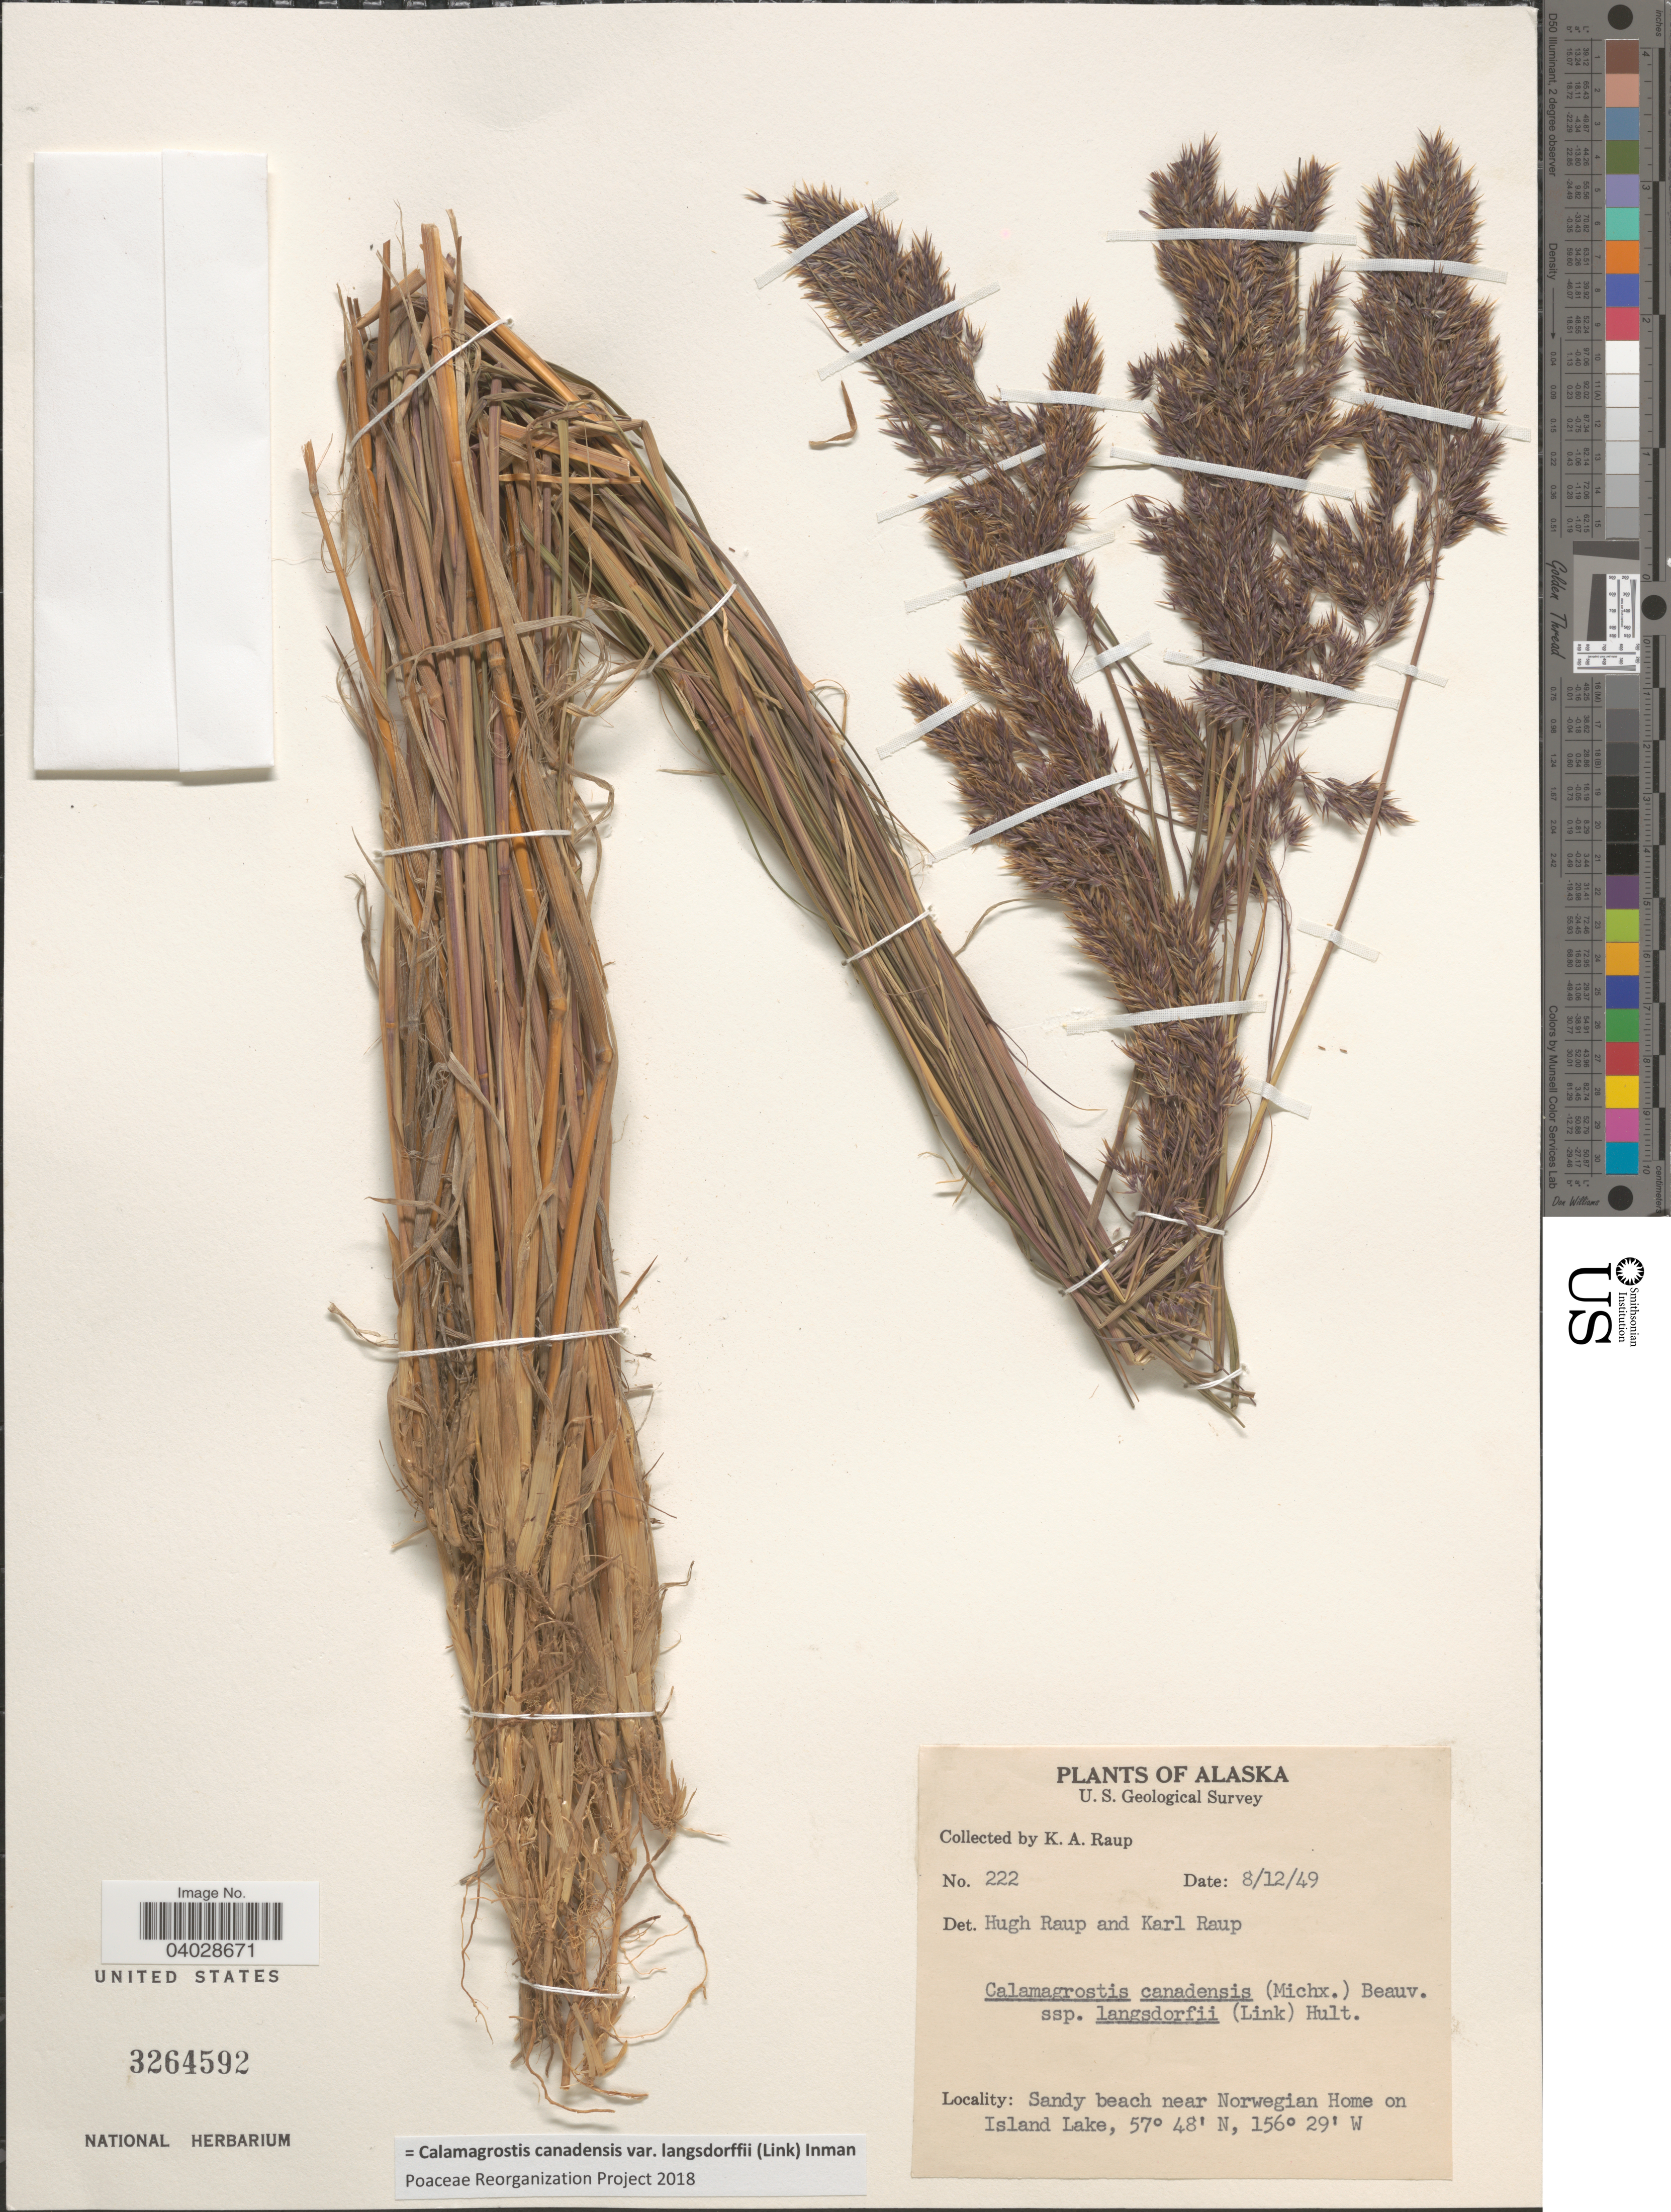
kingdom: Plantae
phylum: Tracheophyta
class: Liliopsida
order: Poales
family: Poaceae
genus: Calamagrostis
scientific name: Calamagrostis canadensis var. langsdorffii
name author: (Link) Inman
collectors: K. Raup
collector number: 222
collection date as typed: Transcribed d/m/y: 12/8/49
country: United States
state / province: Alaska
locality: Sandy beach near Norwegian Home on Island Lake.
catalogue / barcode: US 3264592